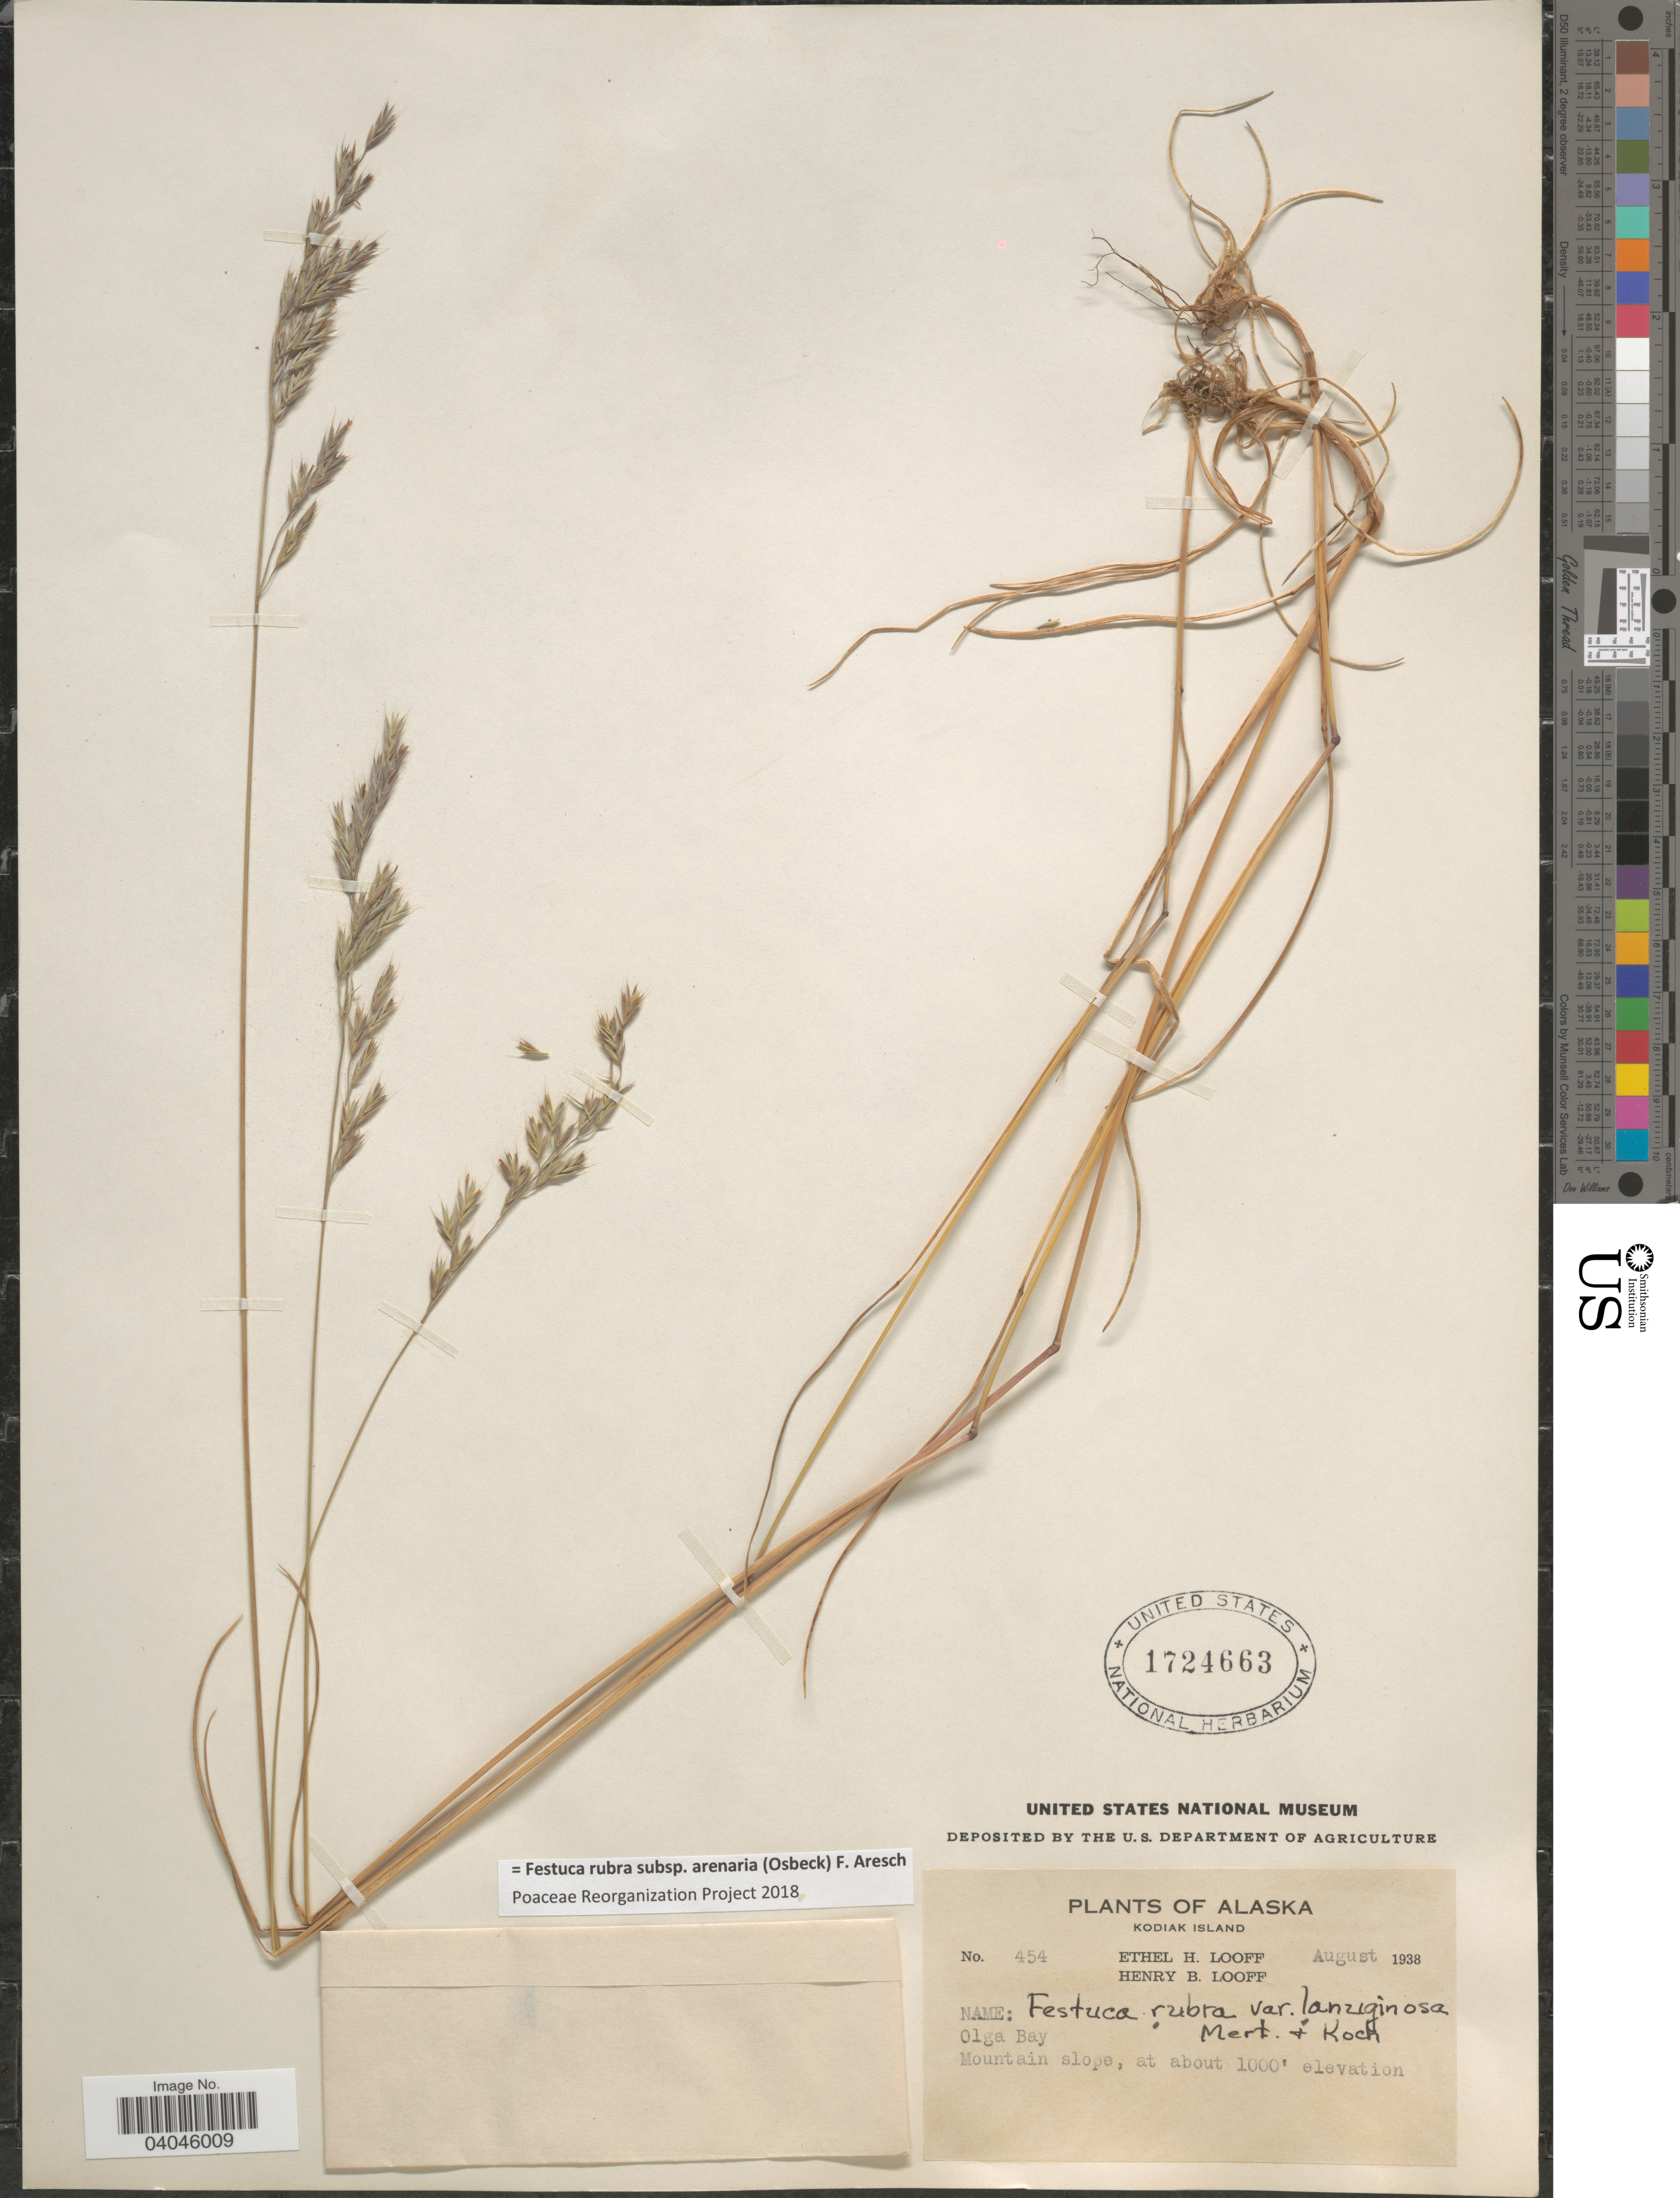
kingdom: Plantae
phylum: Tracheophyta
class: Liliopsida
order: Poales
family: Poaceae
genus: Festuca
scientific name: Festuca rubra subsp. arenaria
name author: (Osbeck) F. Aresch.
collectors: E. Looff & H. Looff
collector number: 454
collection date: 1938-08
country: United States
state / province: Alaska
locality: Kodiak Island. Olga Bay. Mountain slope.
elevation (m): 305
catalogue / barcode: US 1724663